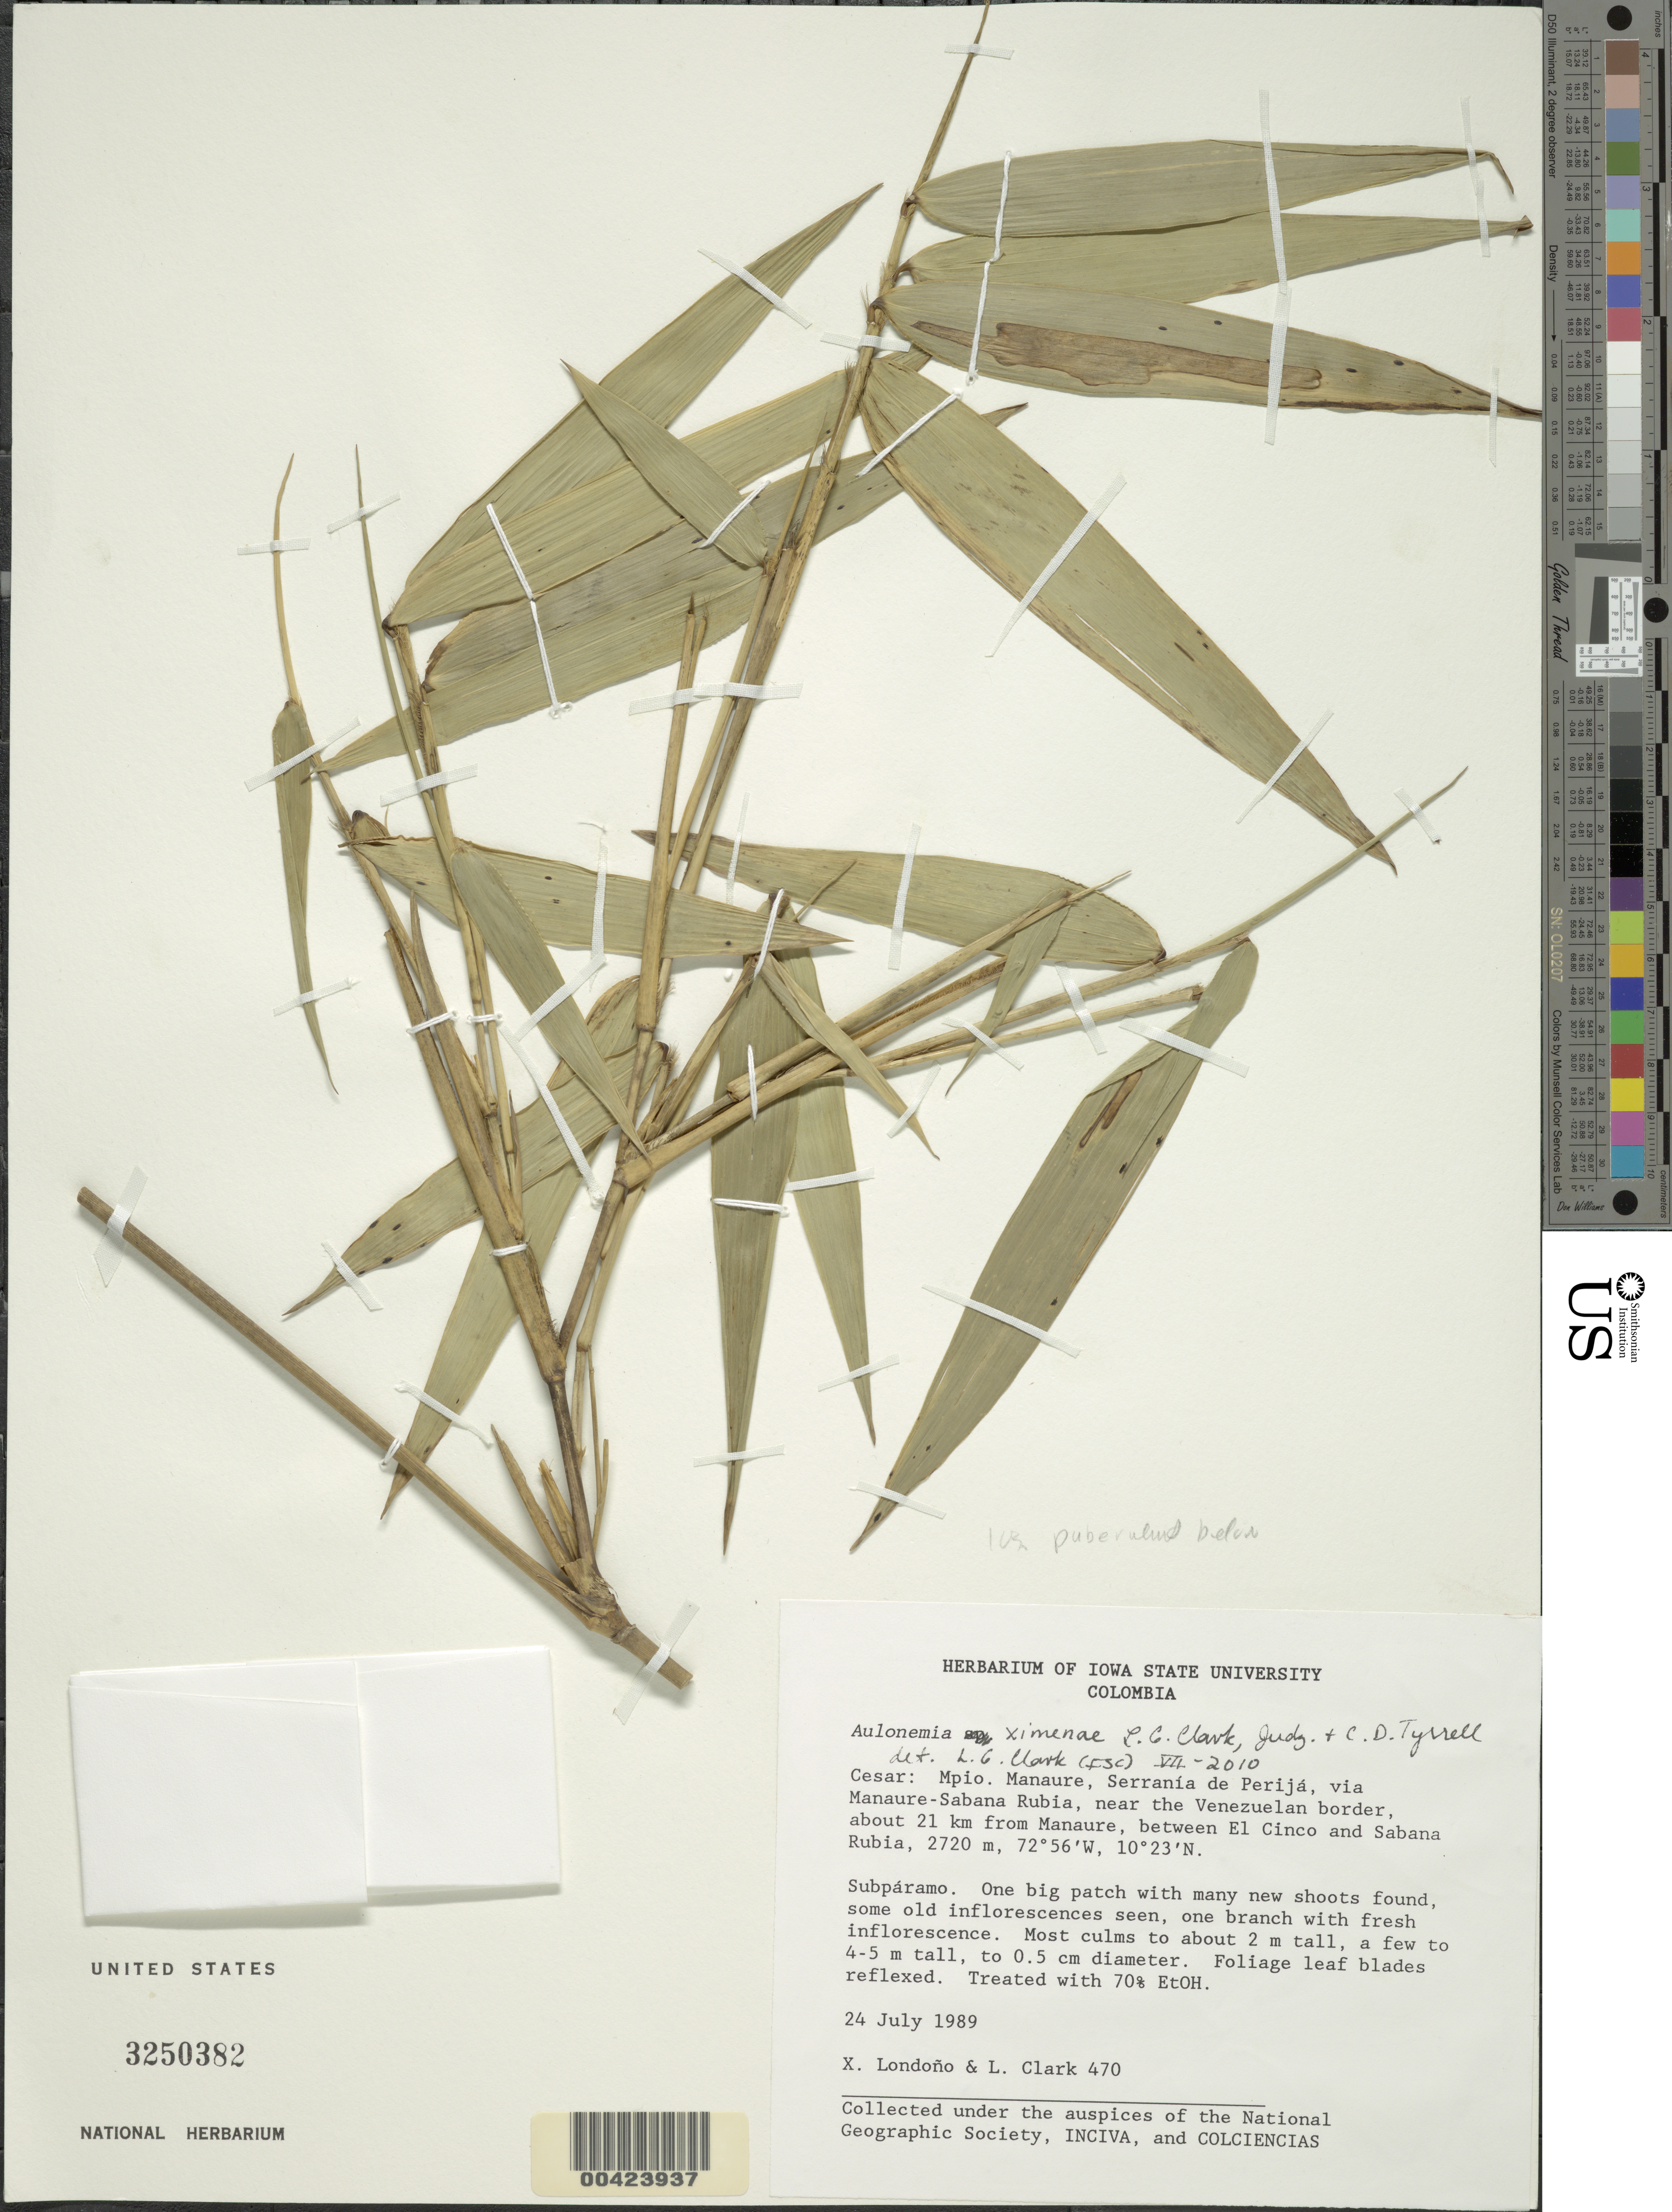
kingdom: Plantae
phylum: Tracheophyta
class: Liliopsida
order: Poales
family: Poaceae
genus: Aulonemia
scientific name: Aulonemia ximenae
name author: L.G. Clark et al.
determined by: Clark, Lynn G., (ISC), Iowa State University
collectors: X. Londoño & L. G. Clark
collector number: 470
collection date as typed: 24 Jul 1989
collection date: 1989-07-24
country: Colombia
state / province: César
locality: Manaure Mun. (?), Serrania de Perija; via Manaure - Sabana Rubia, near Venezuelan border, between El Cinco and Sabana Rubia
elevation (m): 2720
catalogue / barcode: US 3250382